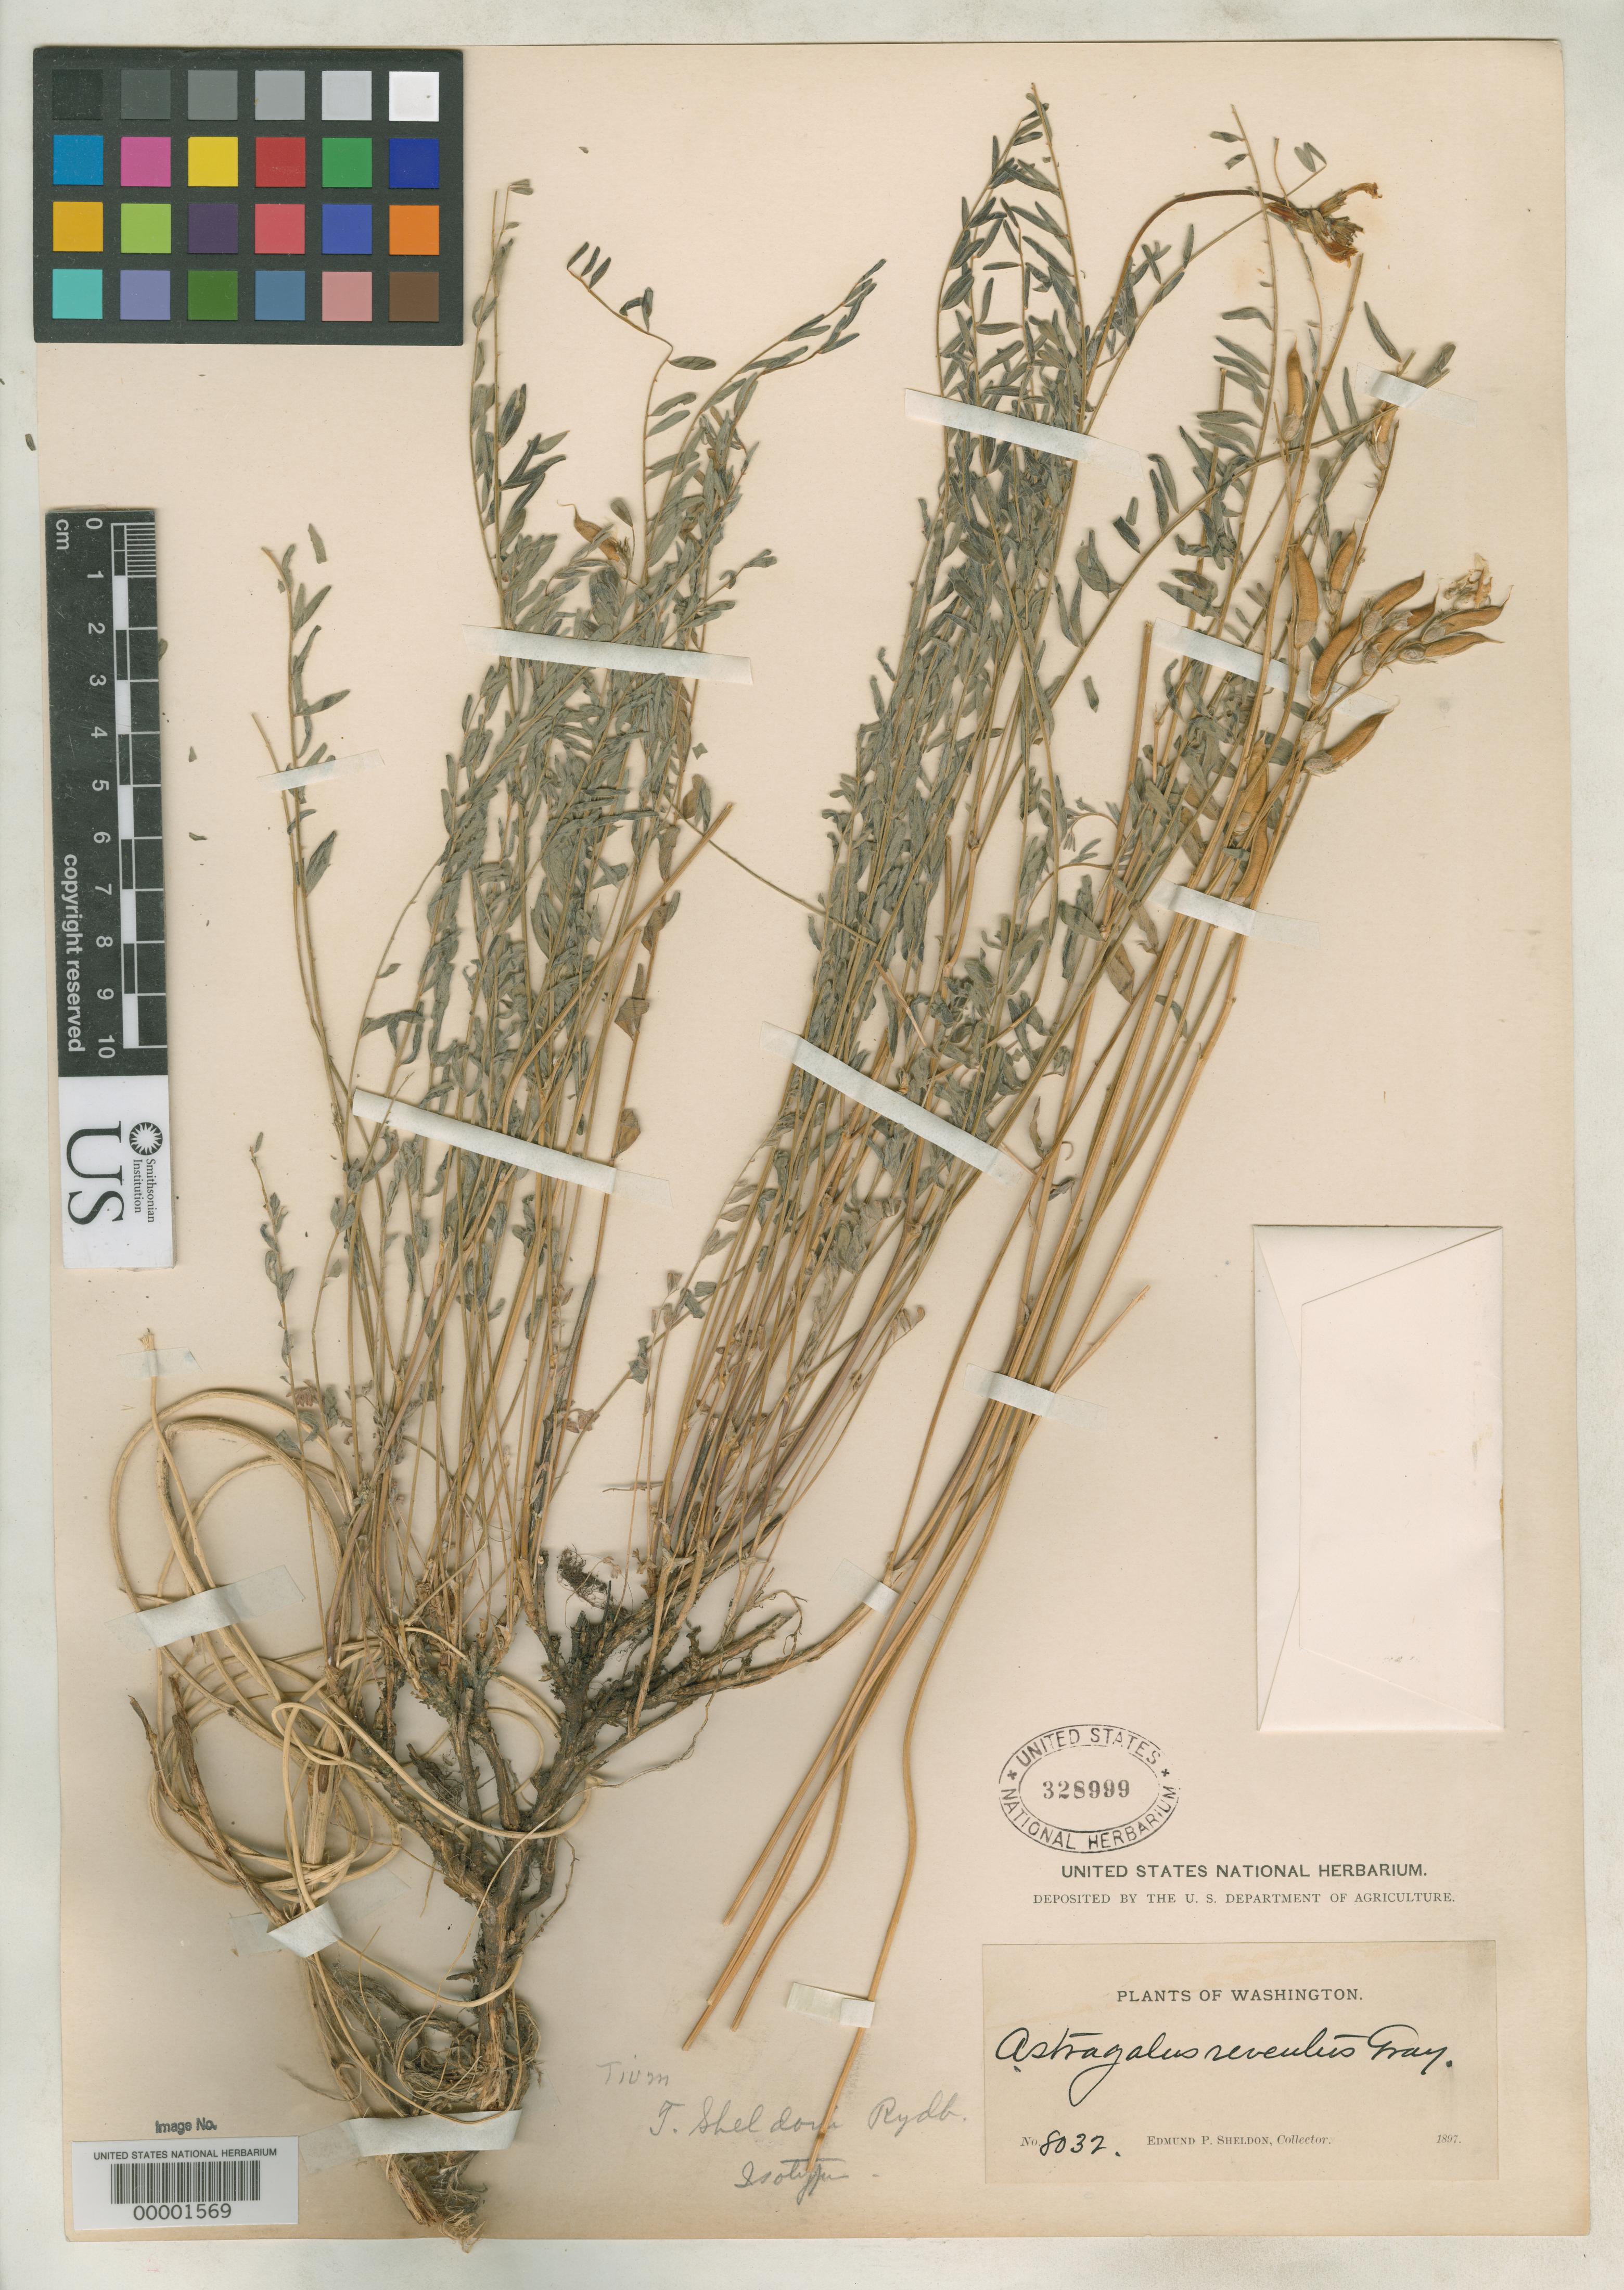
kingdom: Plantae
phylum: Tracheophyta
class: Magnoliopsida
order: Fabales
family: Fabaceae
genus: Tium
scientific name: Tium sheldonii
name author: Rydb.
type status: Possible Isotype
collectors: E. P. Sheldon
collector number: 8032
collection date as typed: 1897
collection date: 1897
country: United States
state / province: Washington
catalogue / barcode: US 328999